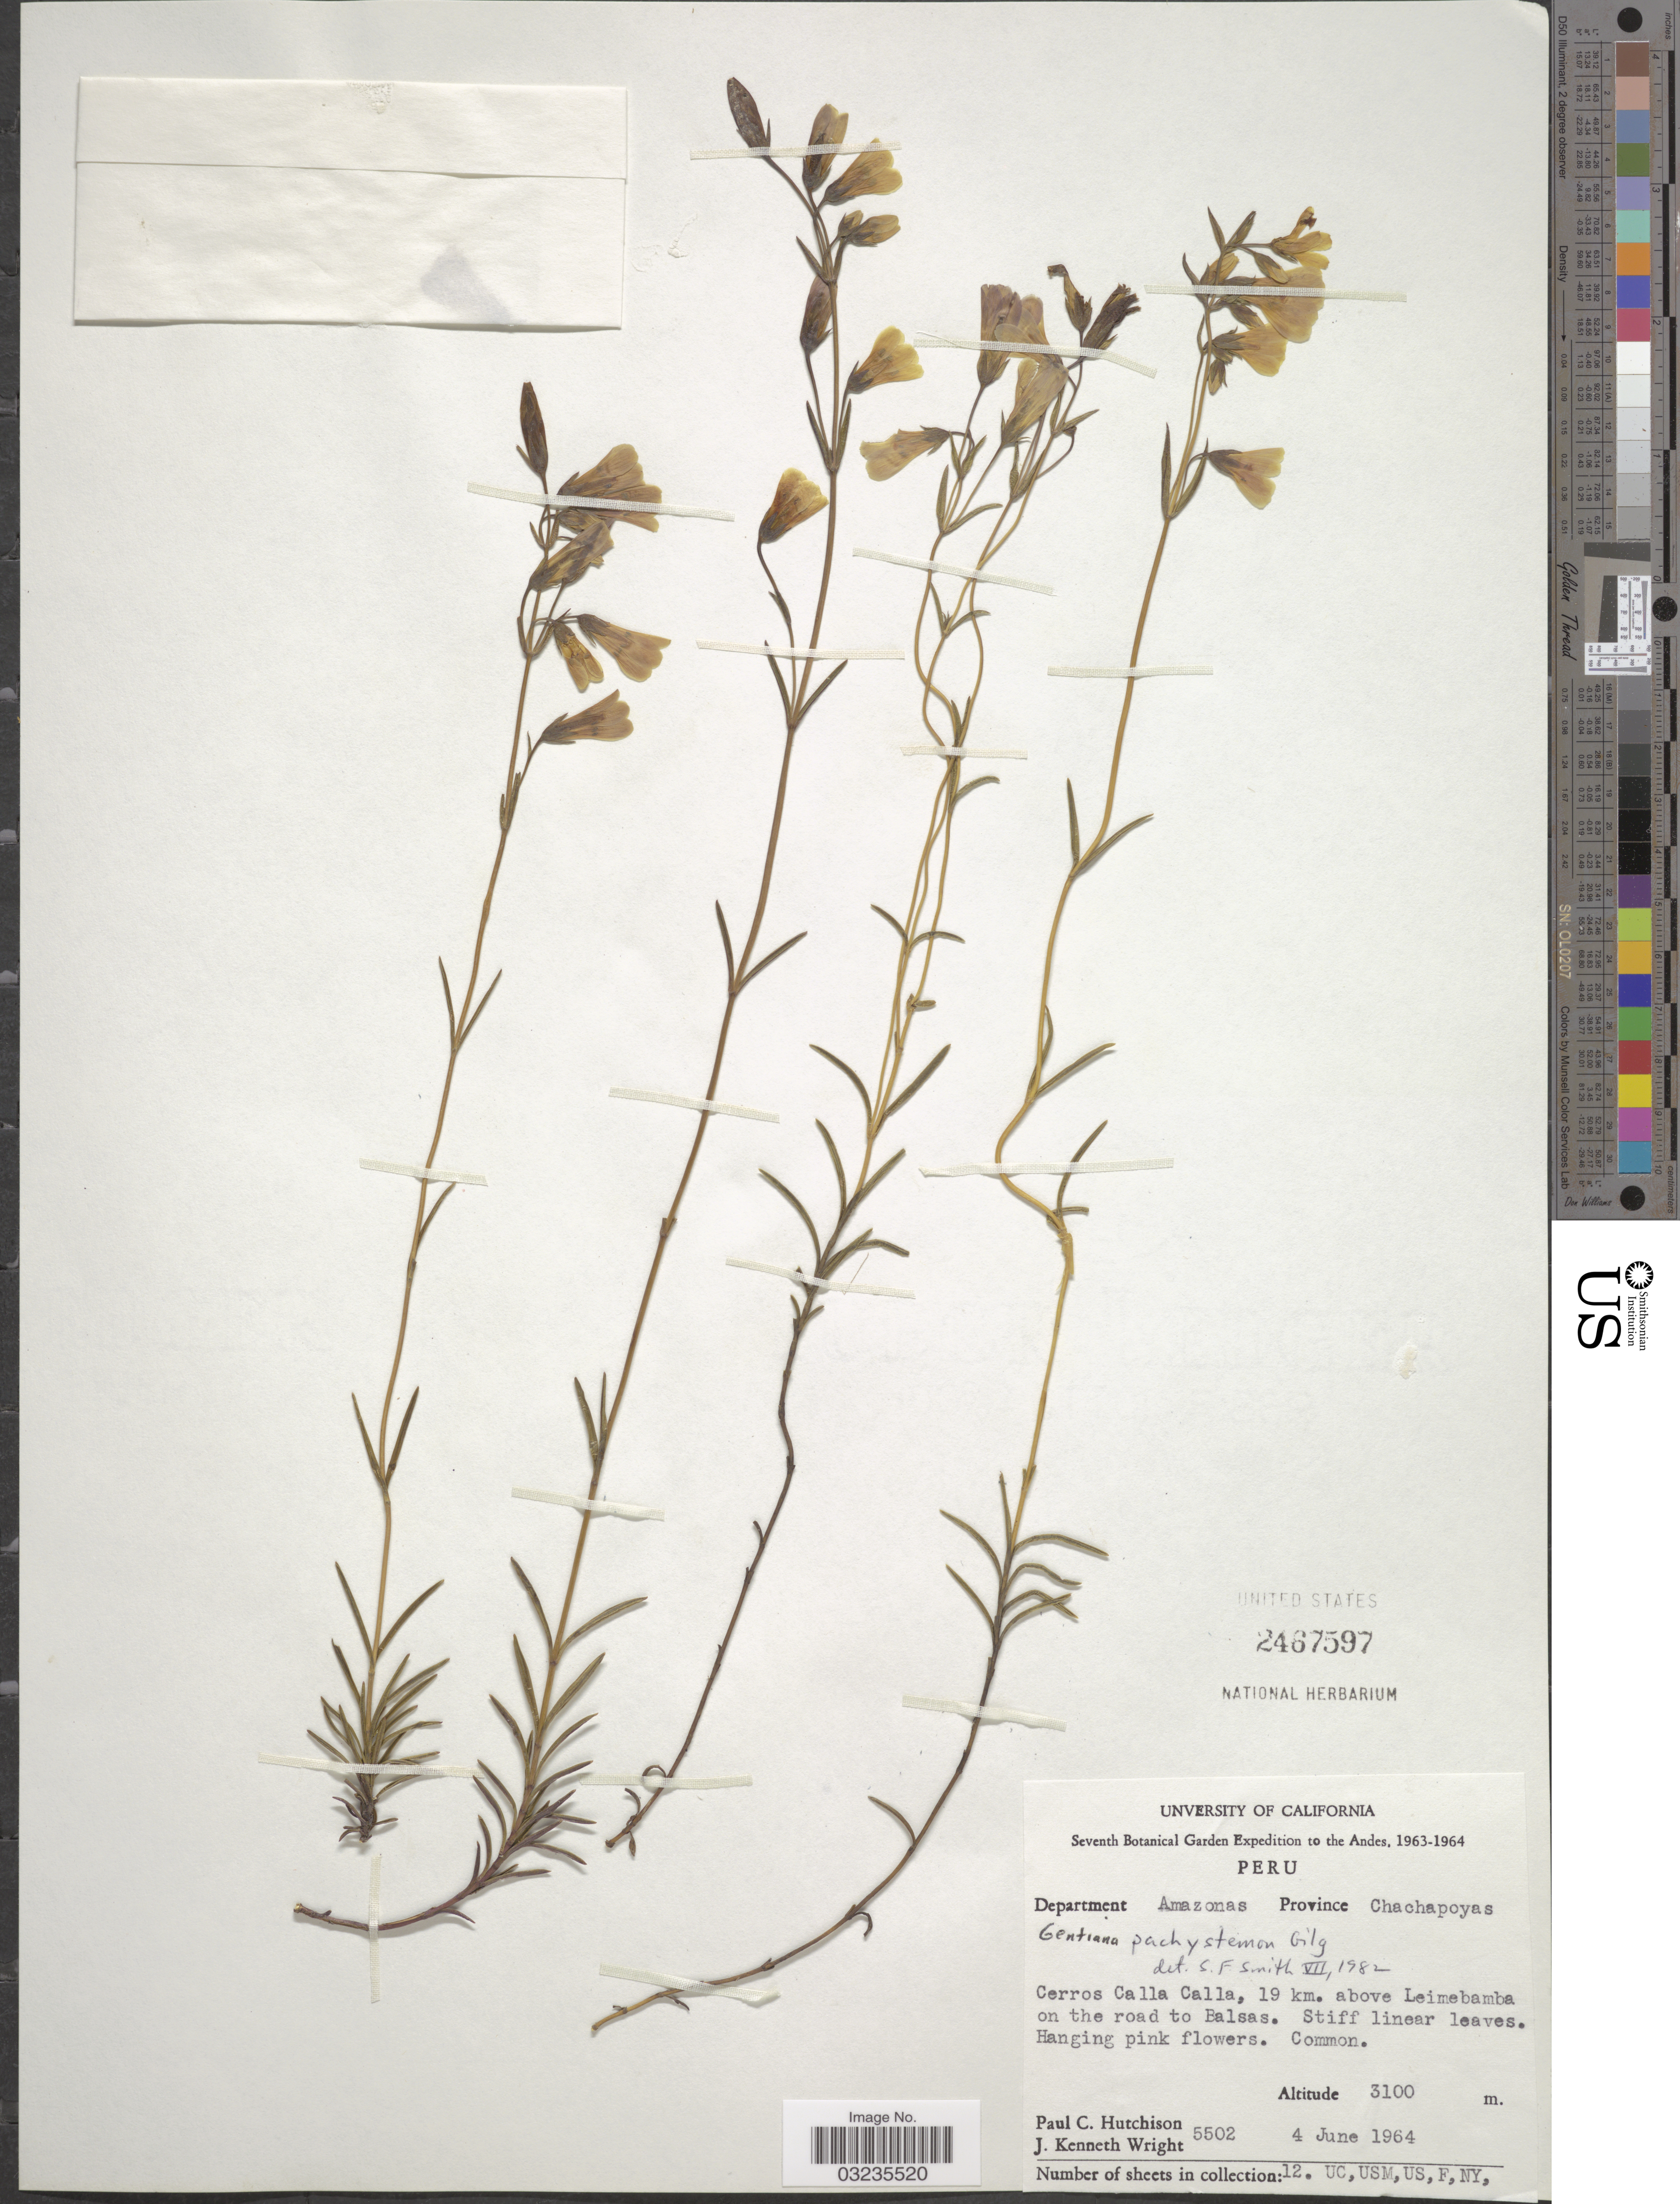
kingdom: Plantae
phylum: Tracheophyta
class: Magnoliopsida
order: Gentianales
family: Gentianaceae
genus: Gentiana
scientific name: Gentiana pachystemon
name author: Gilg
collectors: P. C. Hutchison & J. K. Wright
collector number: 5502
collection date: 1964-06-04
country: Peru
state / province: Amazonas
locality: Andes. Department Amazonas. Province Chachapoyas. Cerros Calla Calla, 19 km. above Leimebamba on the road to Balsas.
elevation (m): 3100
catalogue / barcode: US 2467597